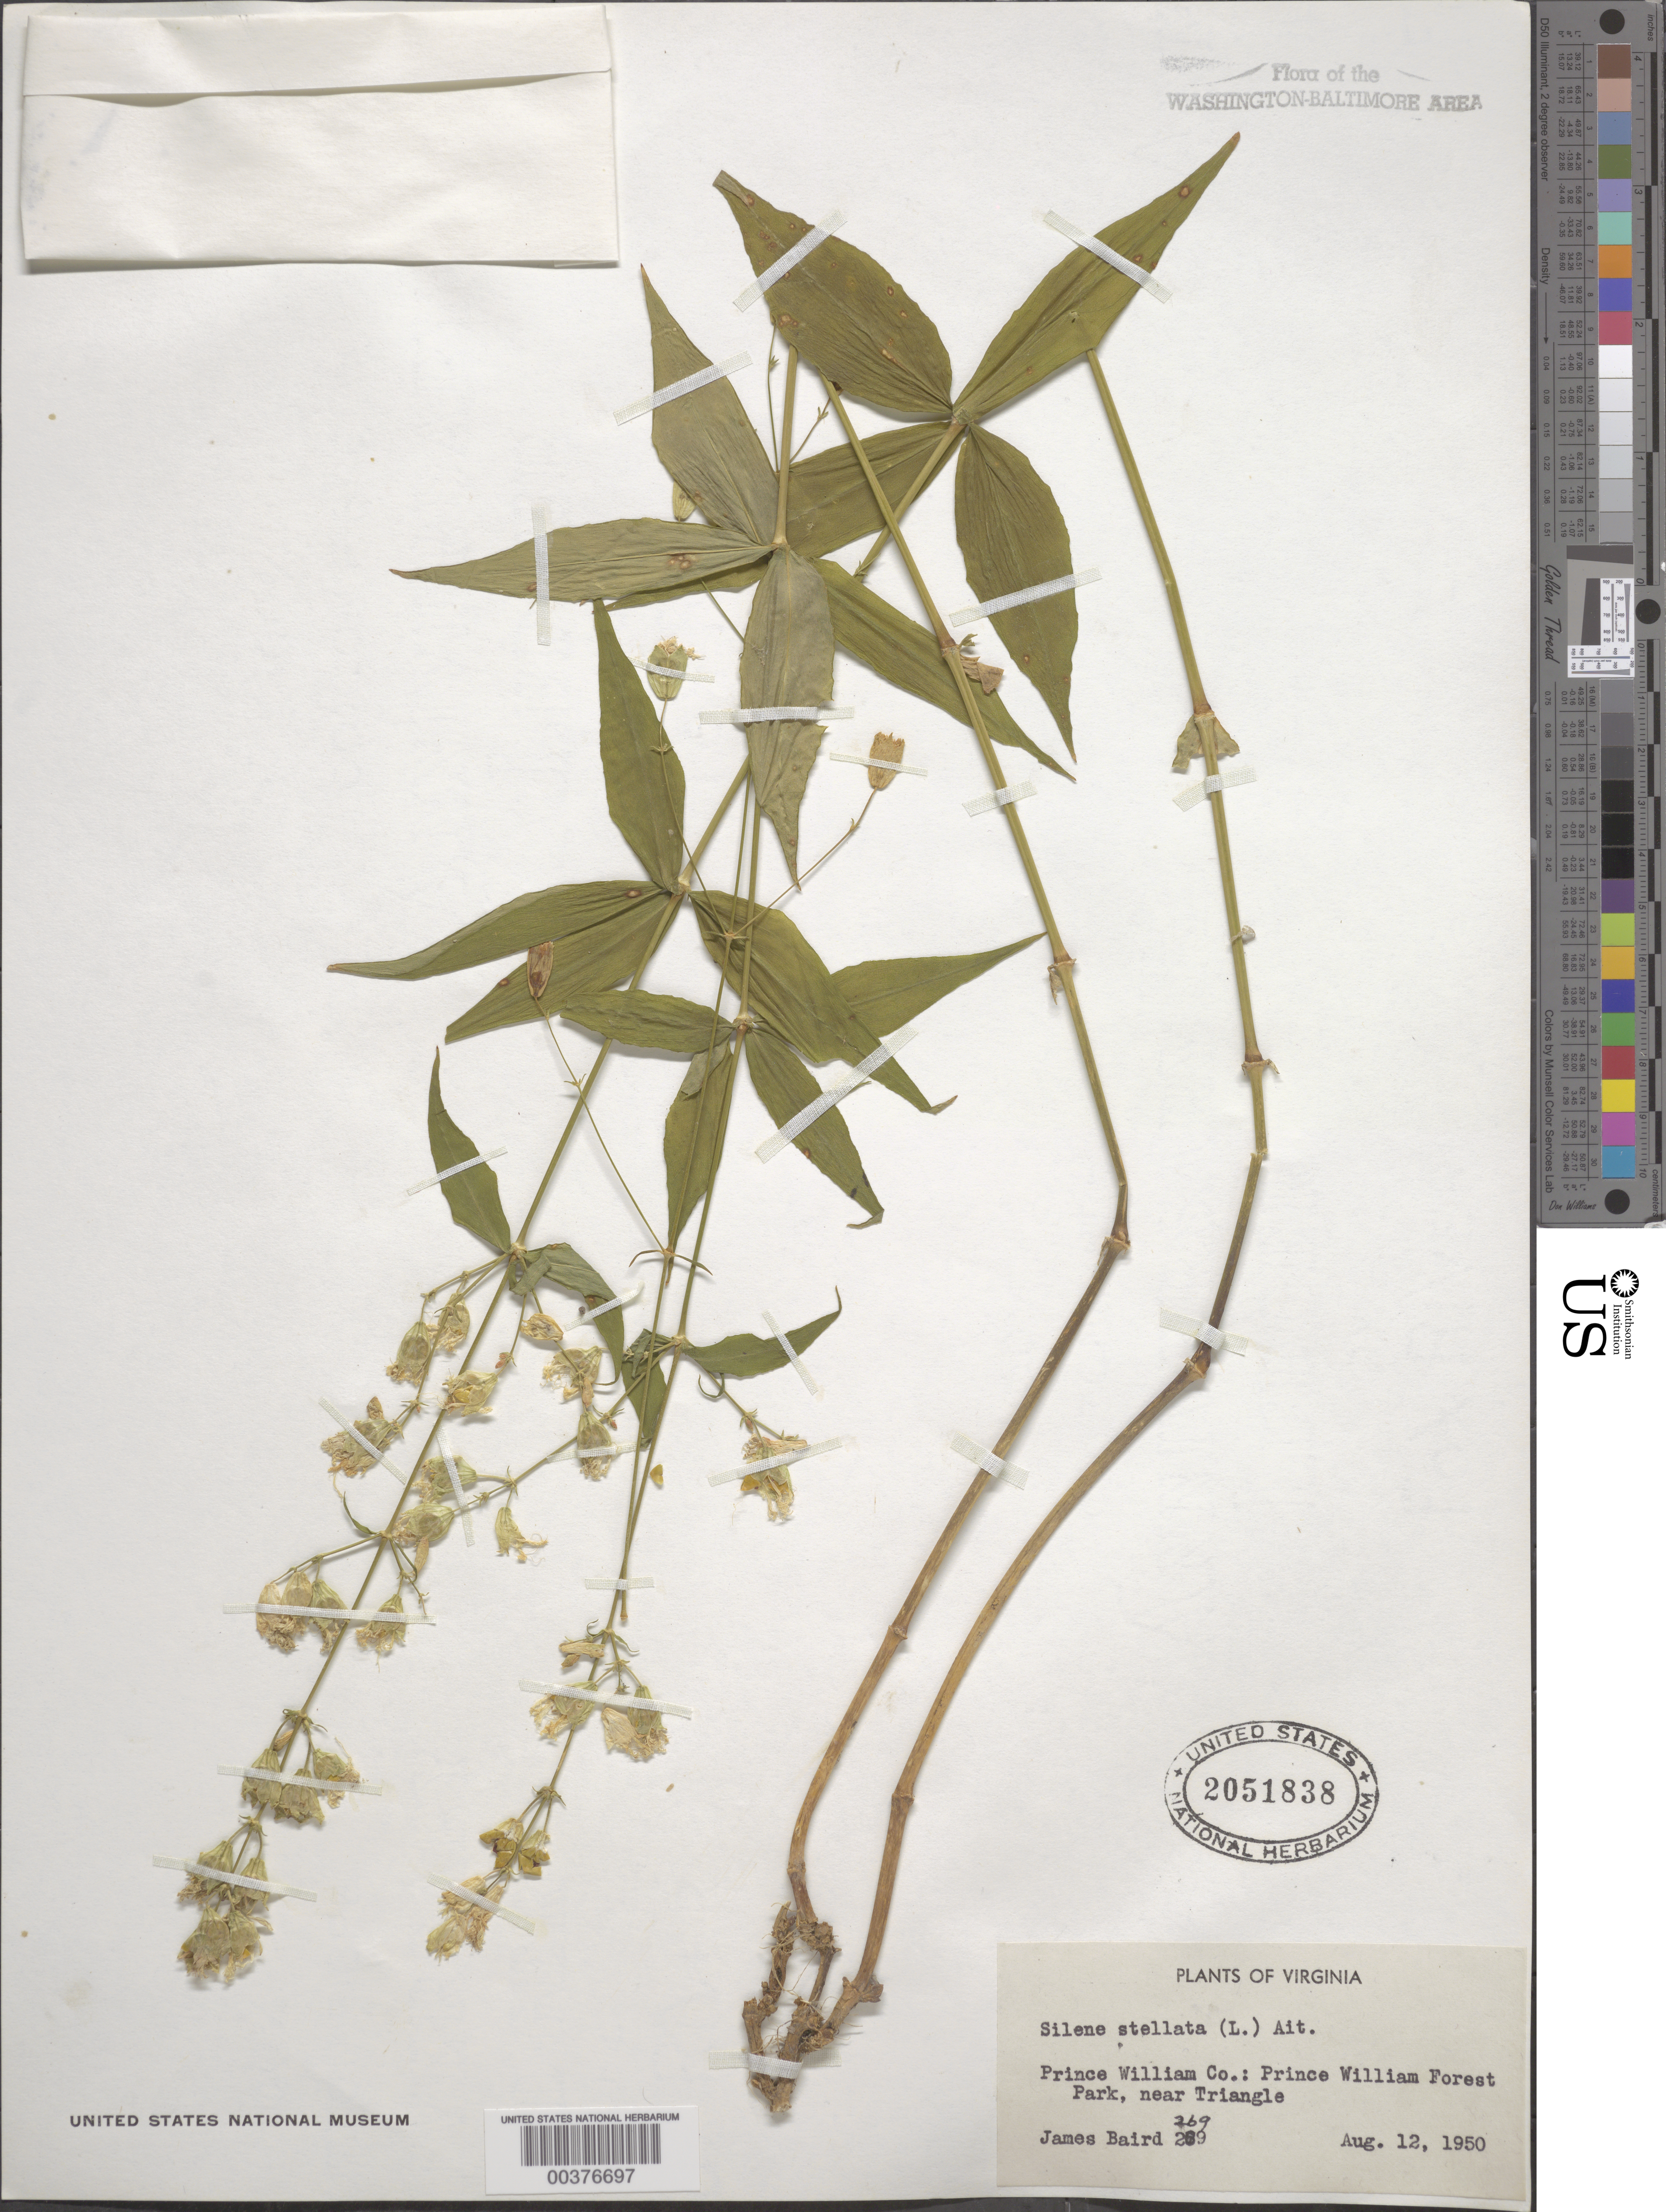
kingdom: Plantae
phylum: Tracheophyta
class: Magnoliopsida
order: Caryophyllales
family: Caryophyllaceae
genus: Silene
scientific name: Silene stellata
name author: (L.) Coyte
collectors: J. Baird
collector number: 269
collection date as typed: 12 Aug 1950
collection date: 1950-08-12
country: United States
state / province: Virginia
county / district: Prince William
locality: Prince William Forest Park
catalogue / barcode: US 2051838